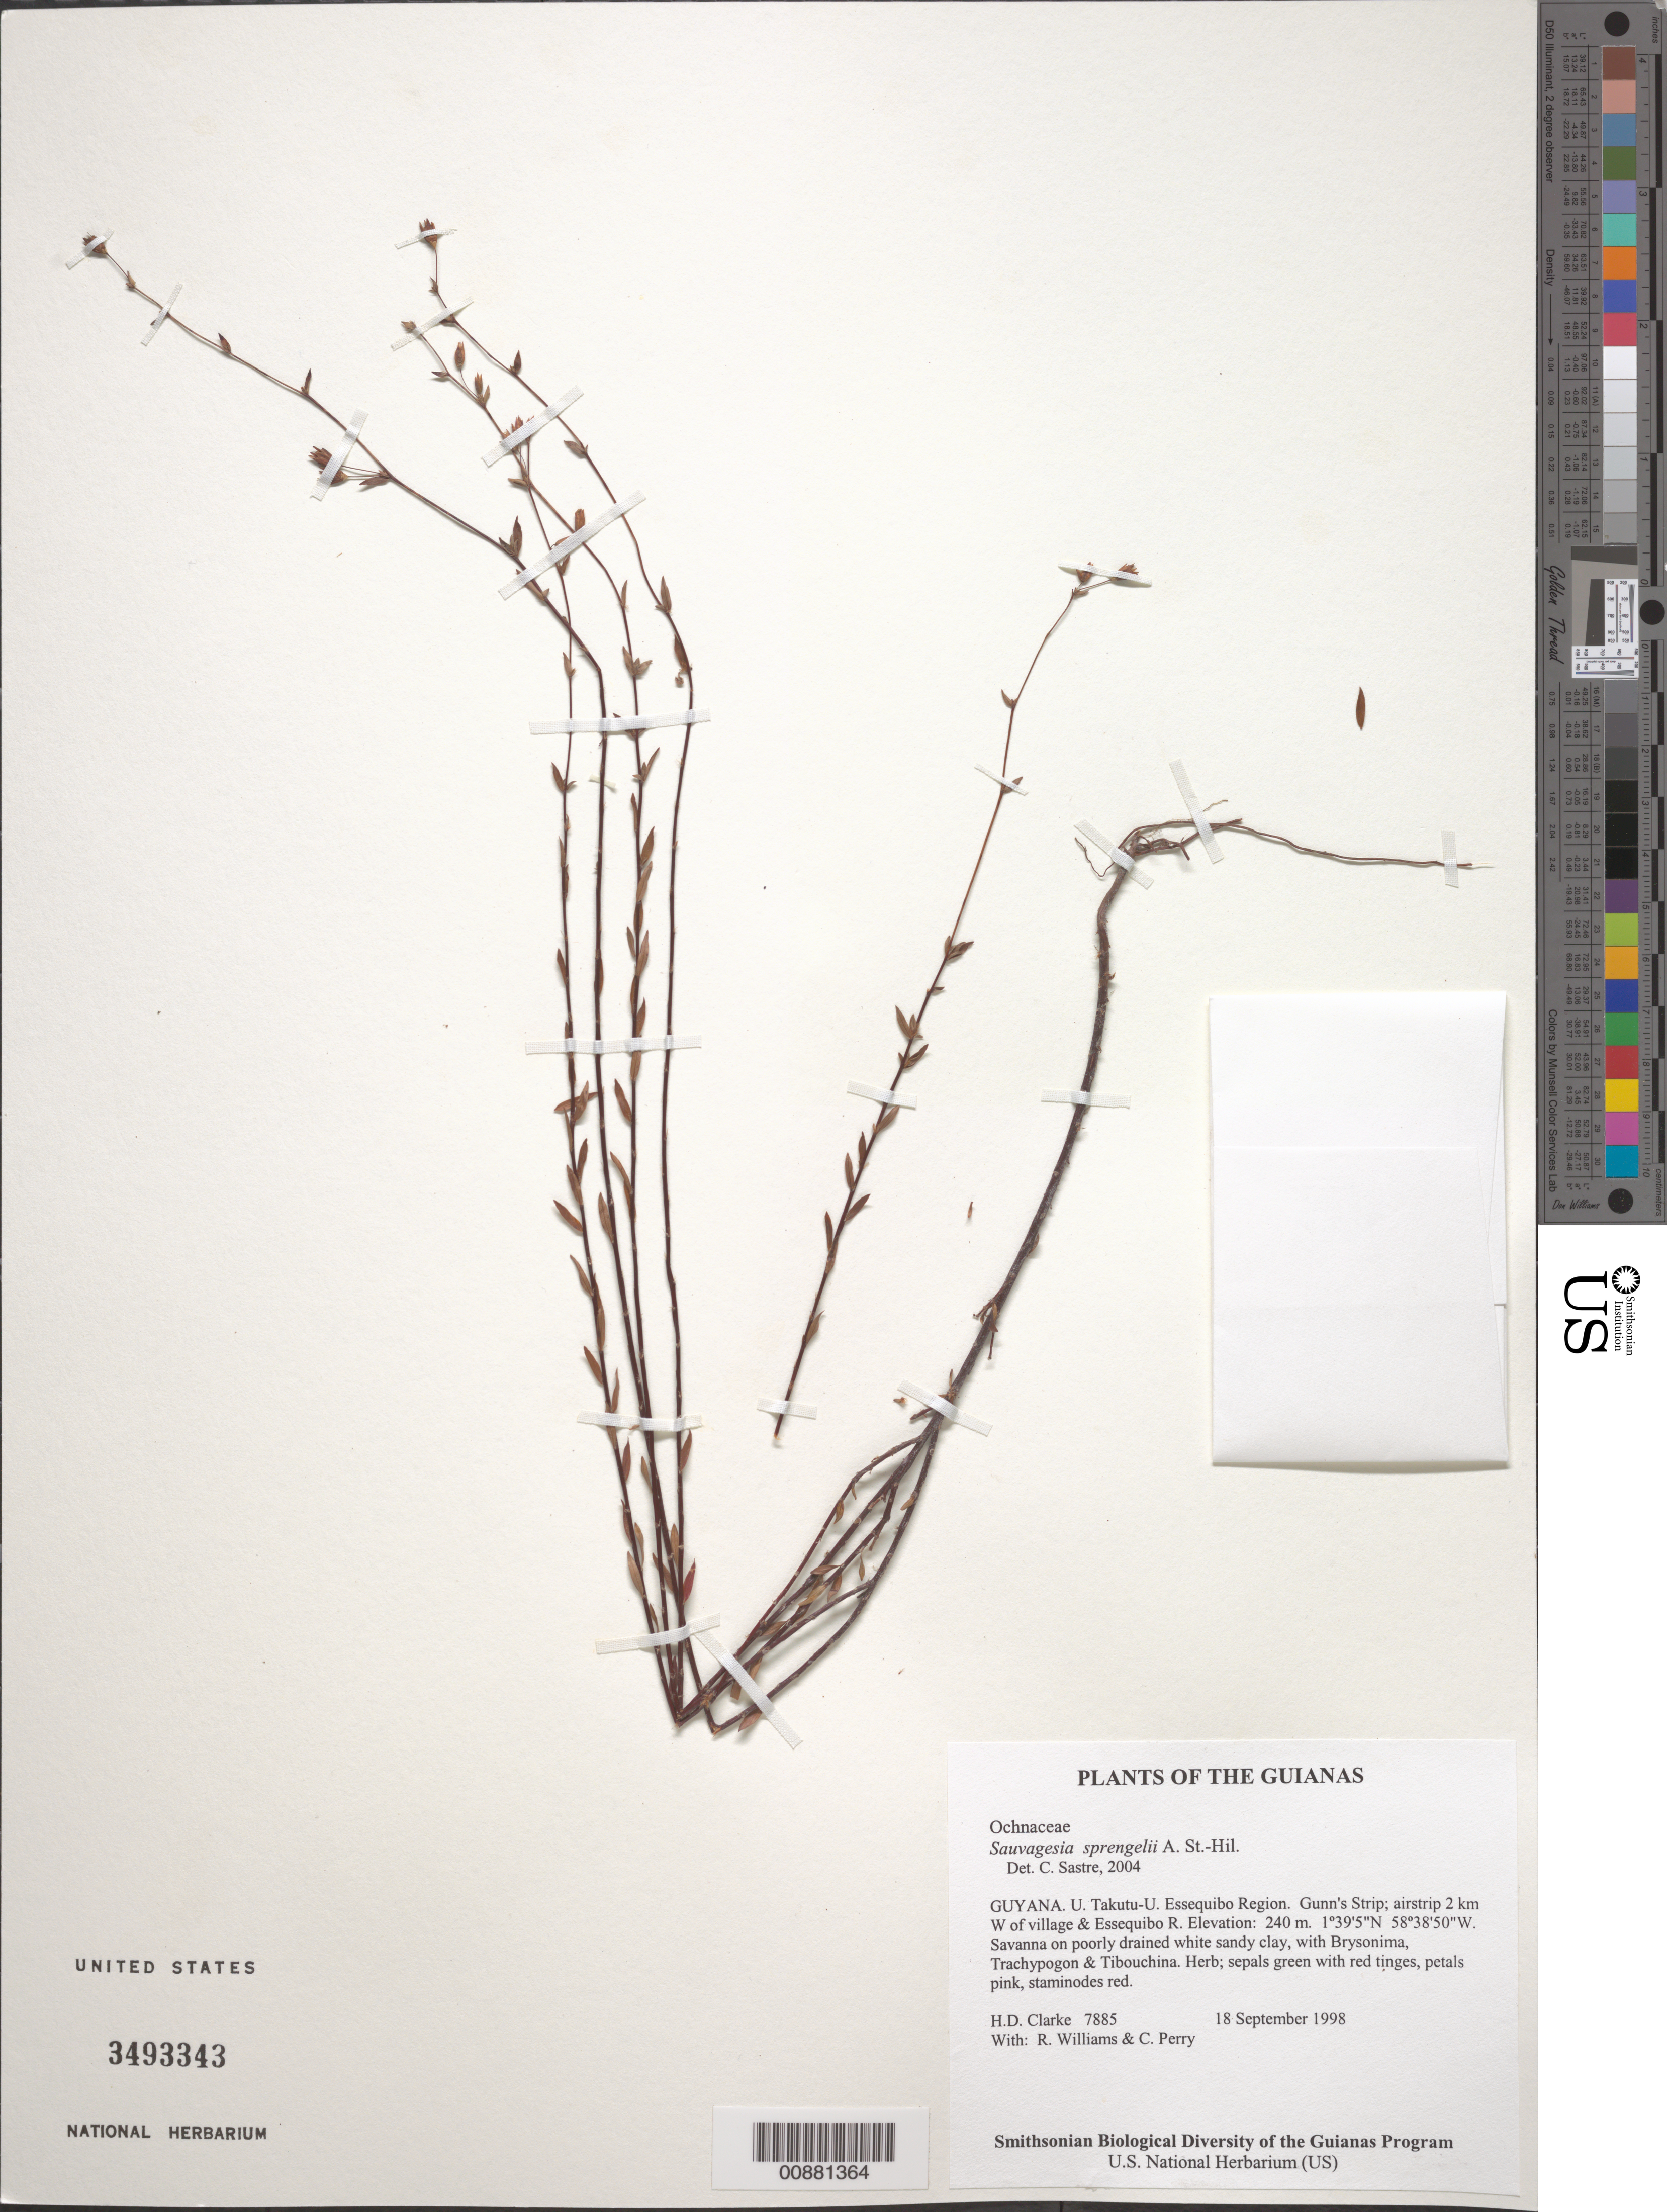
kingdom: Plantae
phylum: Tracheophyta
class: Magnoliopsida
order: Malpighiales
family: Ochnaceae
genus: Sauvagesia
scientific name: Sauvagesia sprengelii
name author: A. St.-Hil.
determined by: Sastre, C. H. L.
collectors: H. D. Clarke, R. Williams & C. Perry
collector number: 7885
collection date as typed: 18 September 1998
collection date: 1998-09-18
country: Guyana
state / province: U. Takutu-U. Essequibo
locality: Gunn's Strip; airstrip 2 km W of village & Essequibo R.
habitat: Savanna on poorly drained white sandy clay, with Brysonima, Trachypogon & Tibouchina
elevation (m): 240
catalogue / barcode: US 3493343